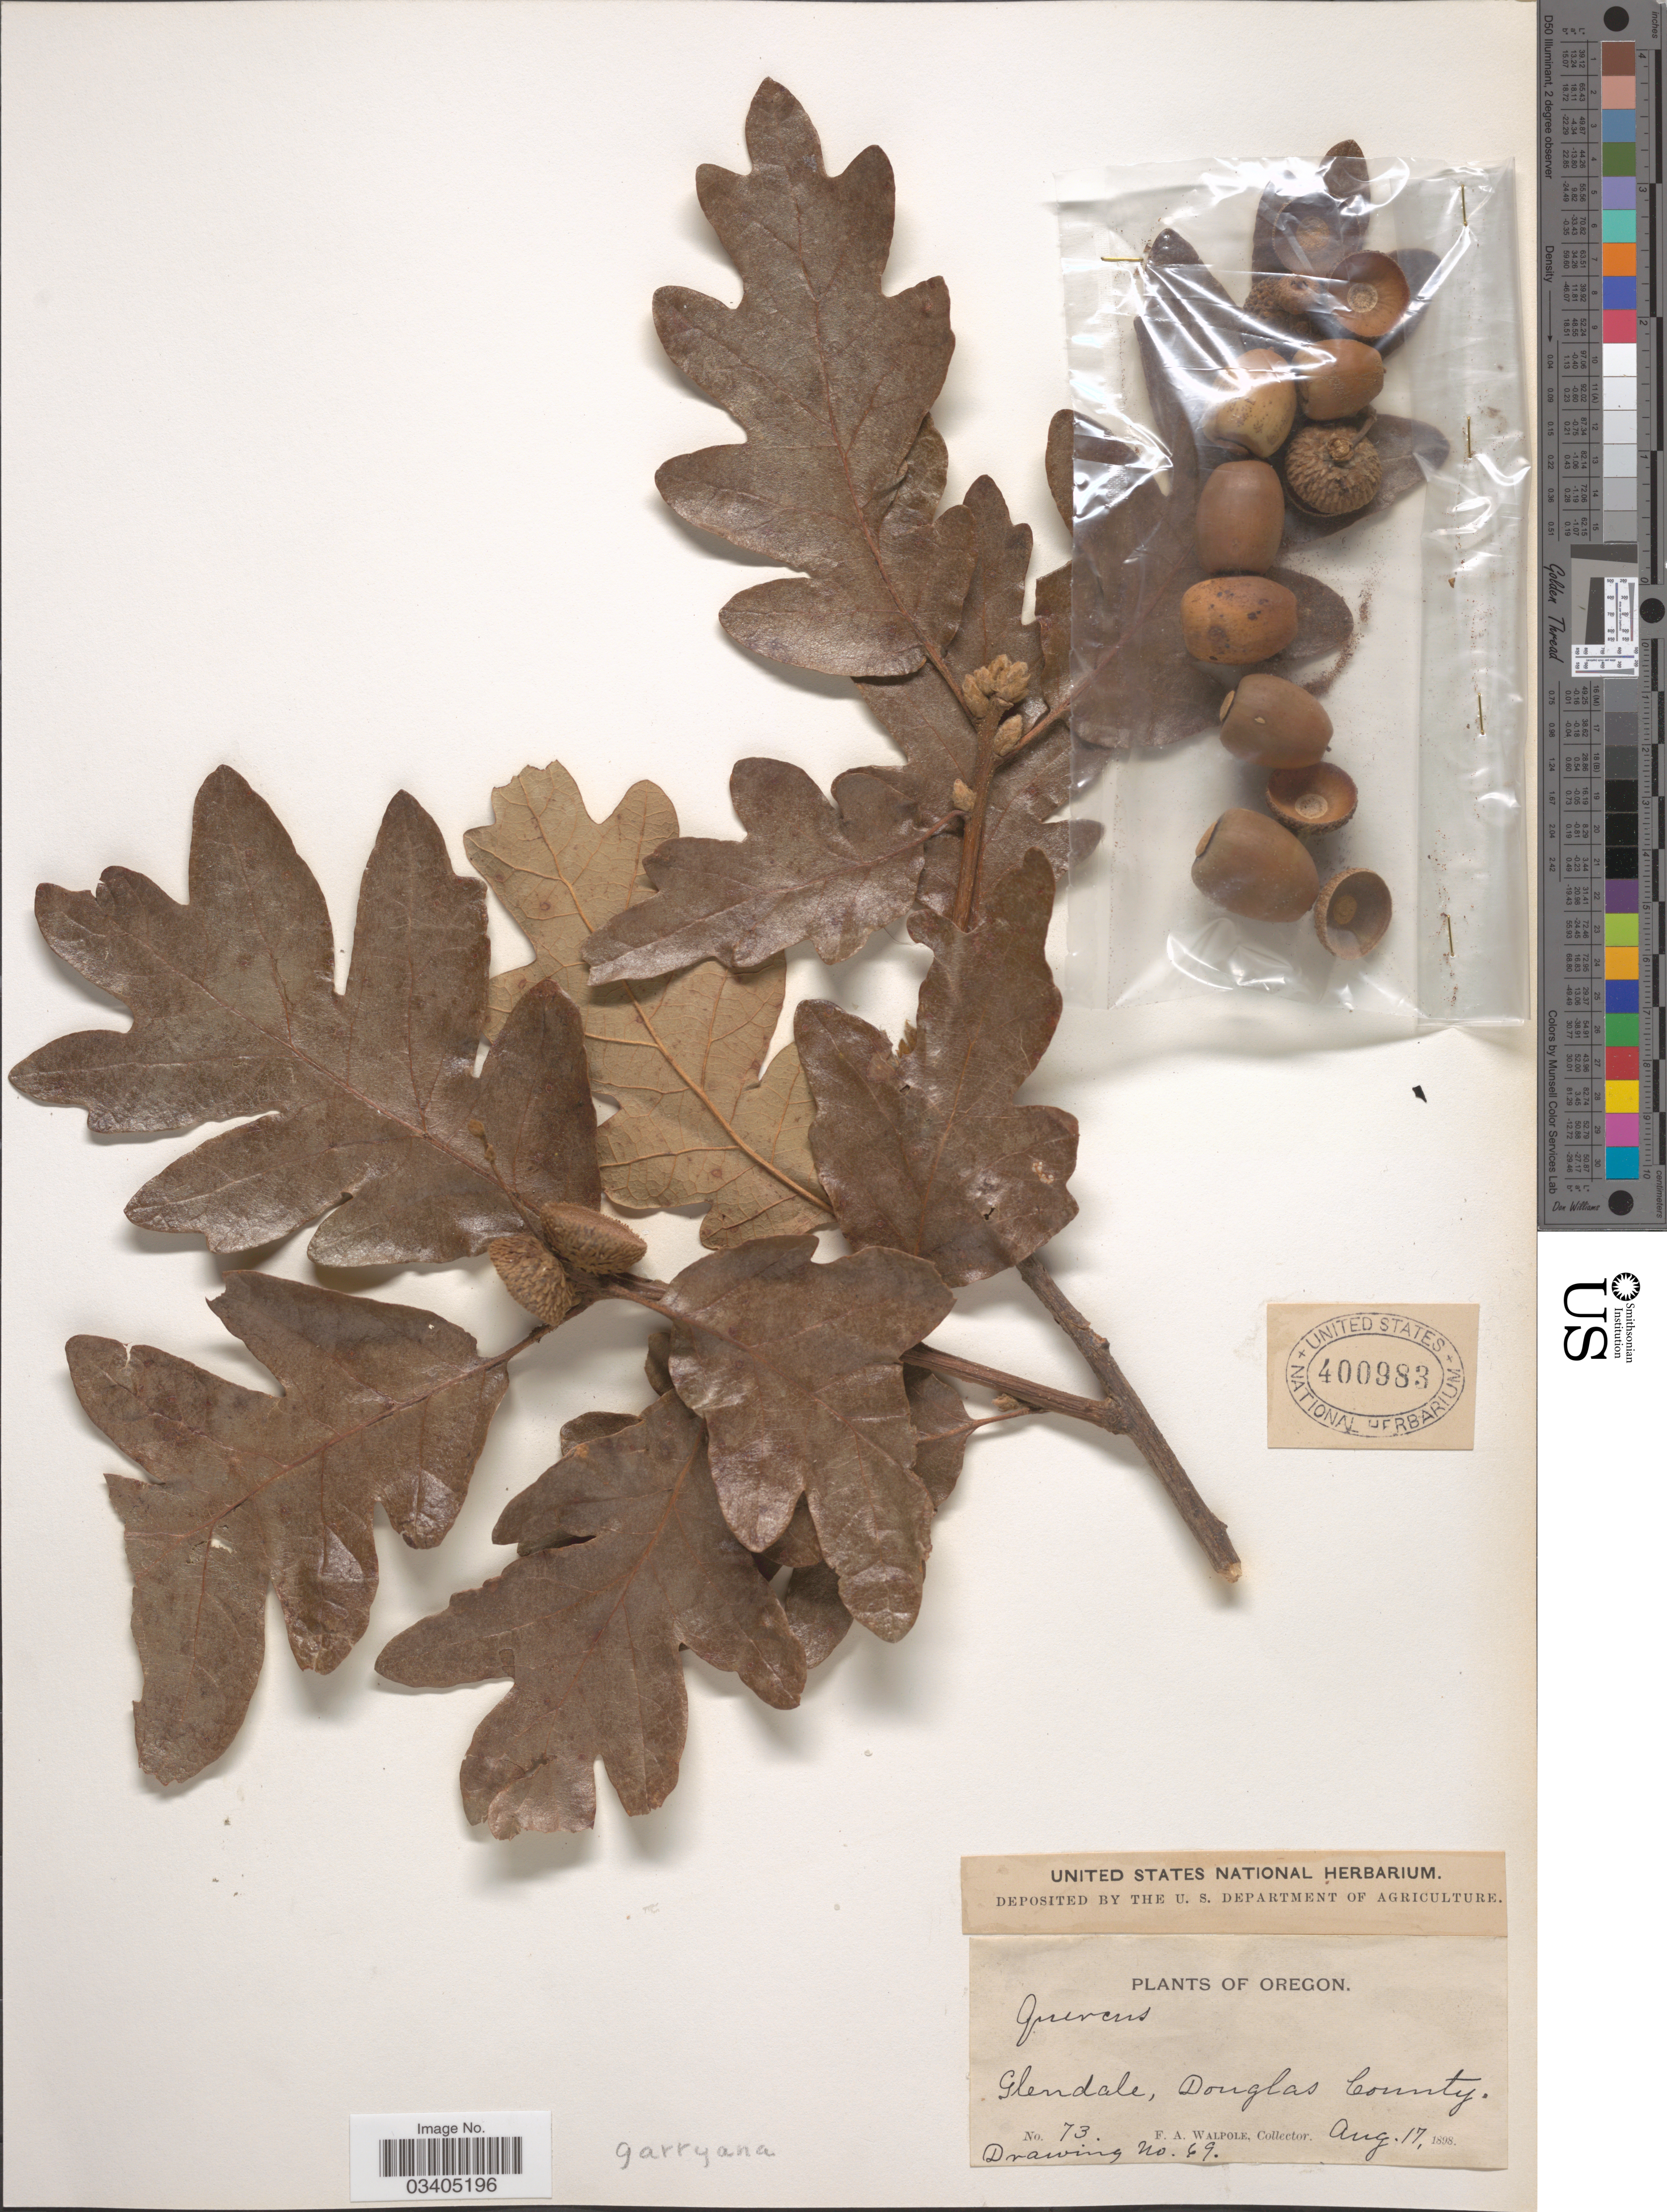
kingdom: Plantae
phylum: Tracheophyta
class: Magnoliopsida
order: Fagales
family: Fagaceae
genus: Quercus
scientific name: Quercus garryana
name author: Douglas ex Hook.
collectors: F. Walpole & Drawing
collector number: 73/69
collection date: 1898-08-17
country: United States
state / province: Oregon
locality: Glendale, Douglas County.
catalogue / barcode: US 400983